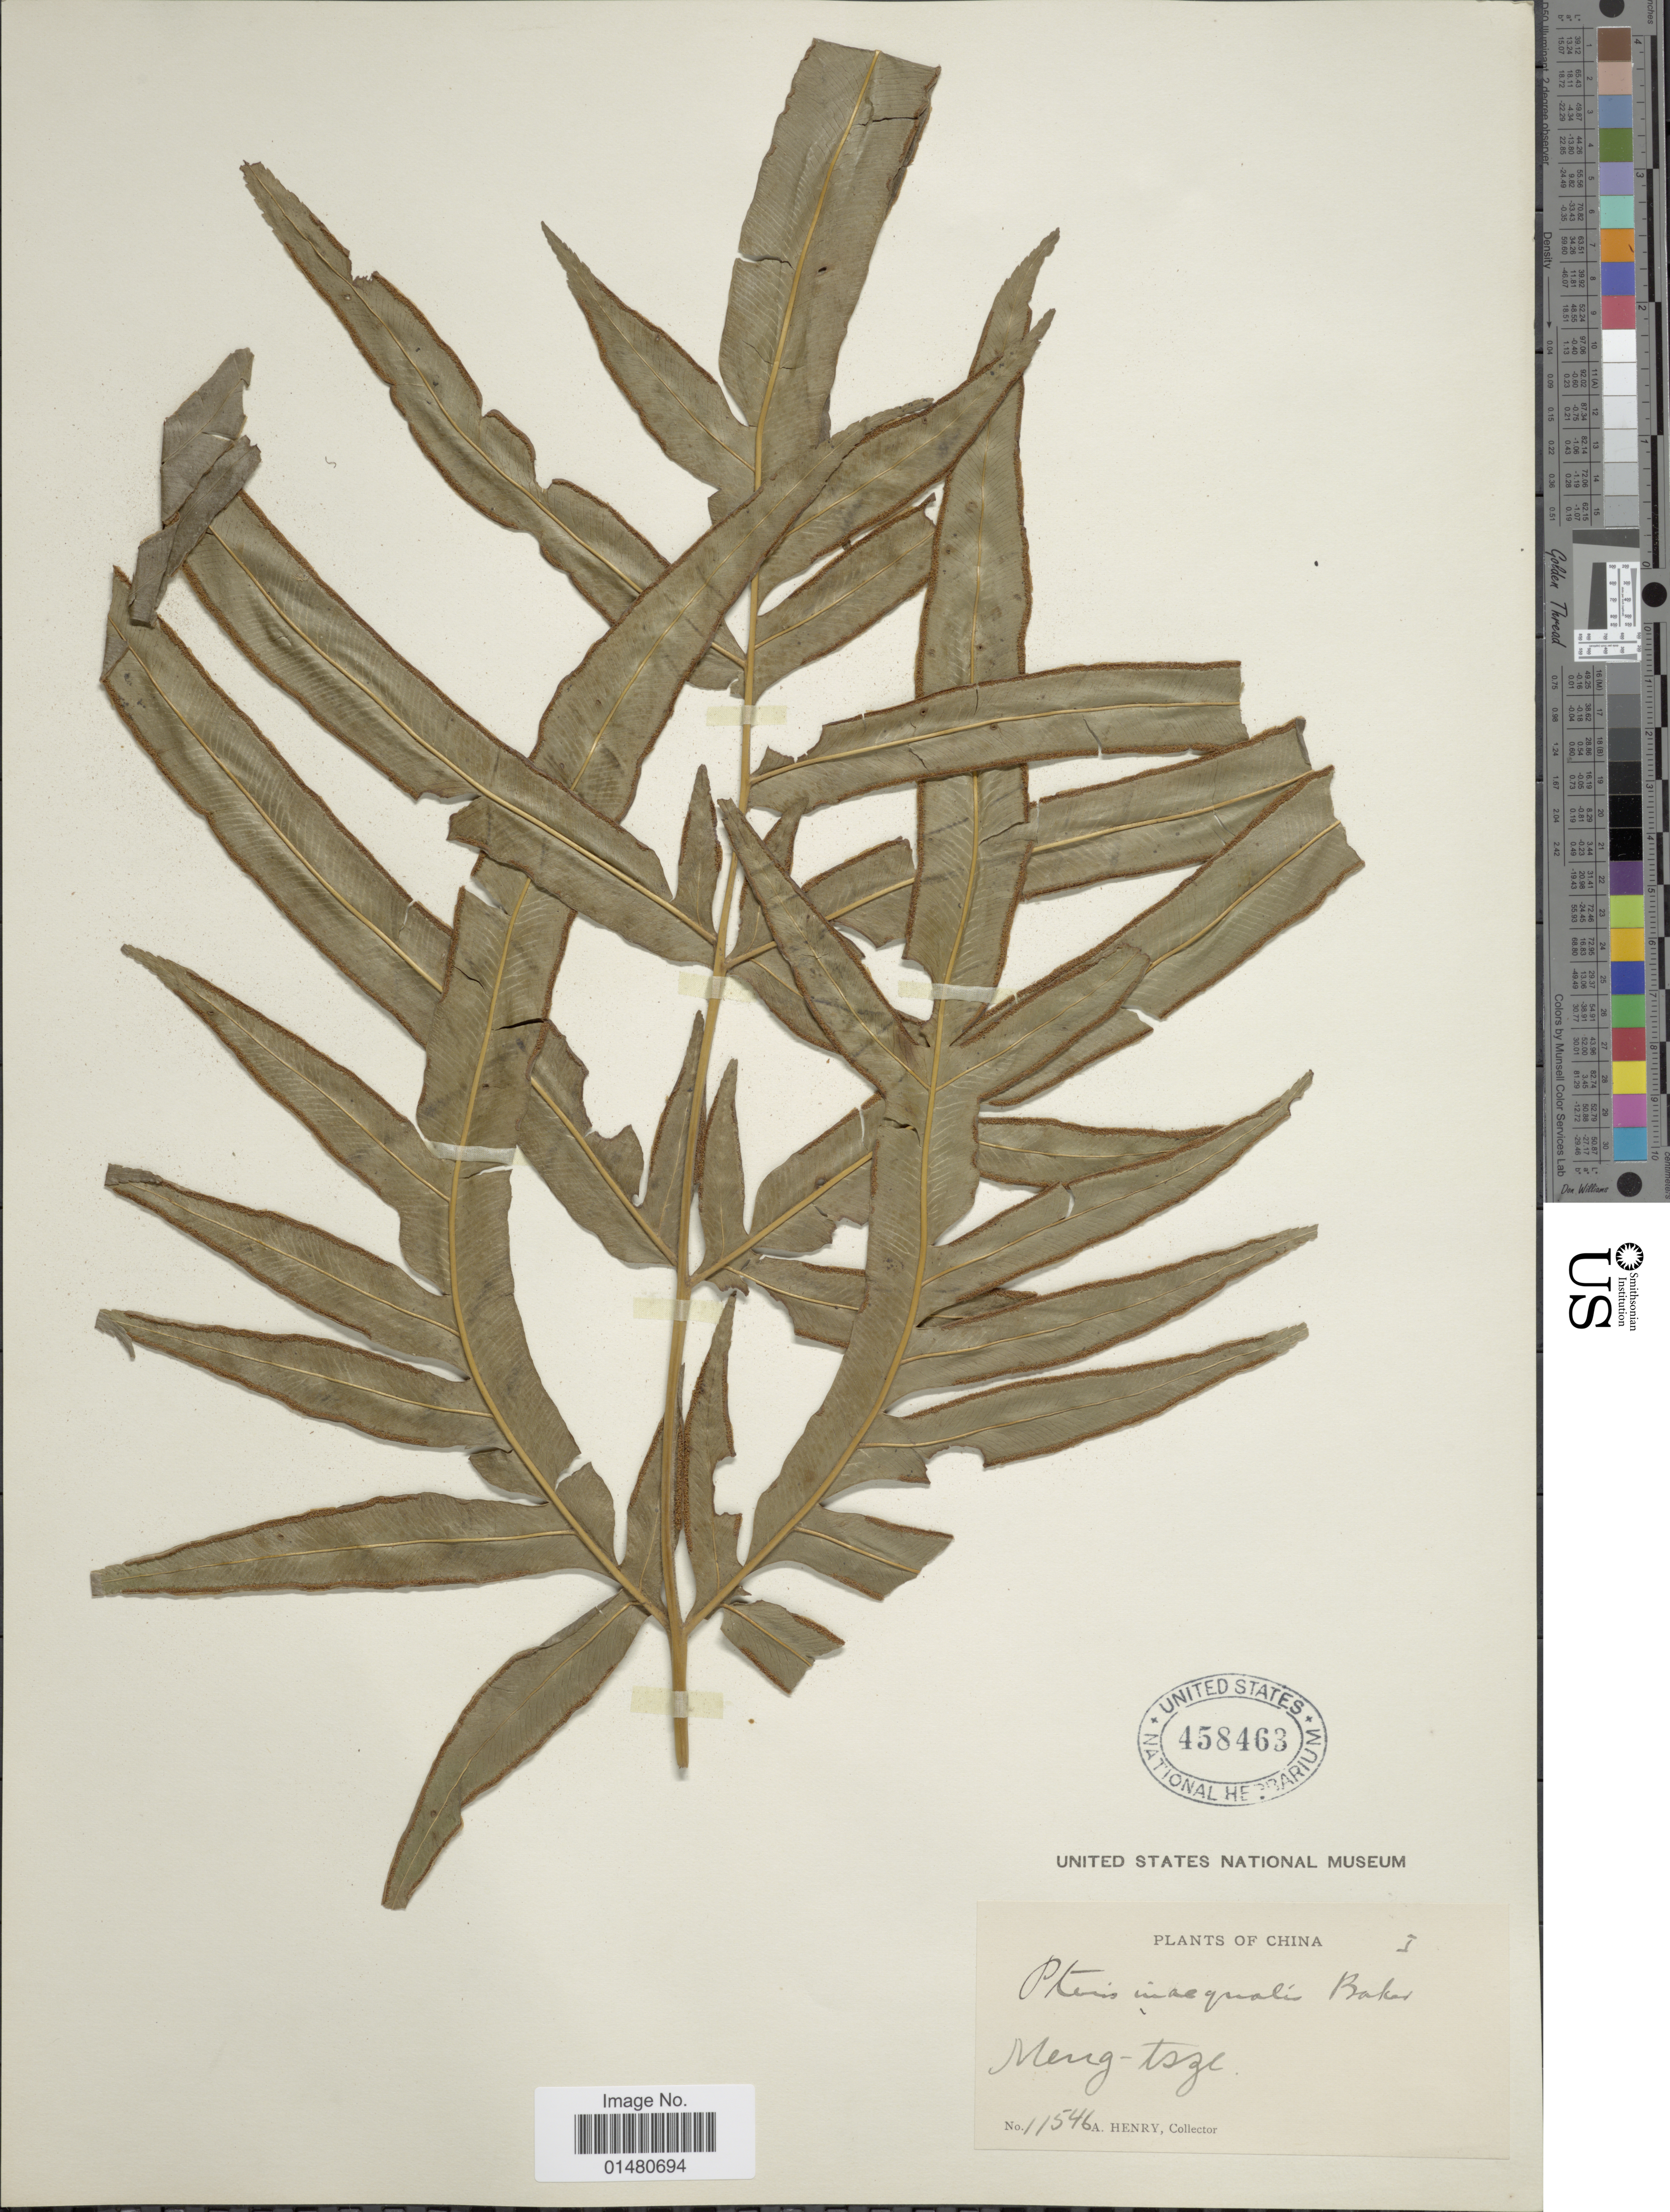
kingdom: Plantae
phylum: Tracheophyta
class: Polypodiopsida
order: Polypodiales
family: Pteridaceae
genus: Pteris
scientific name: Pteris inaequalis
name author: (Fée) Jenman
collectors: A. Henry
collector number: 11546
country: China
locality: Mengt-tsze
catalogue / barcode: US 458463